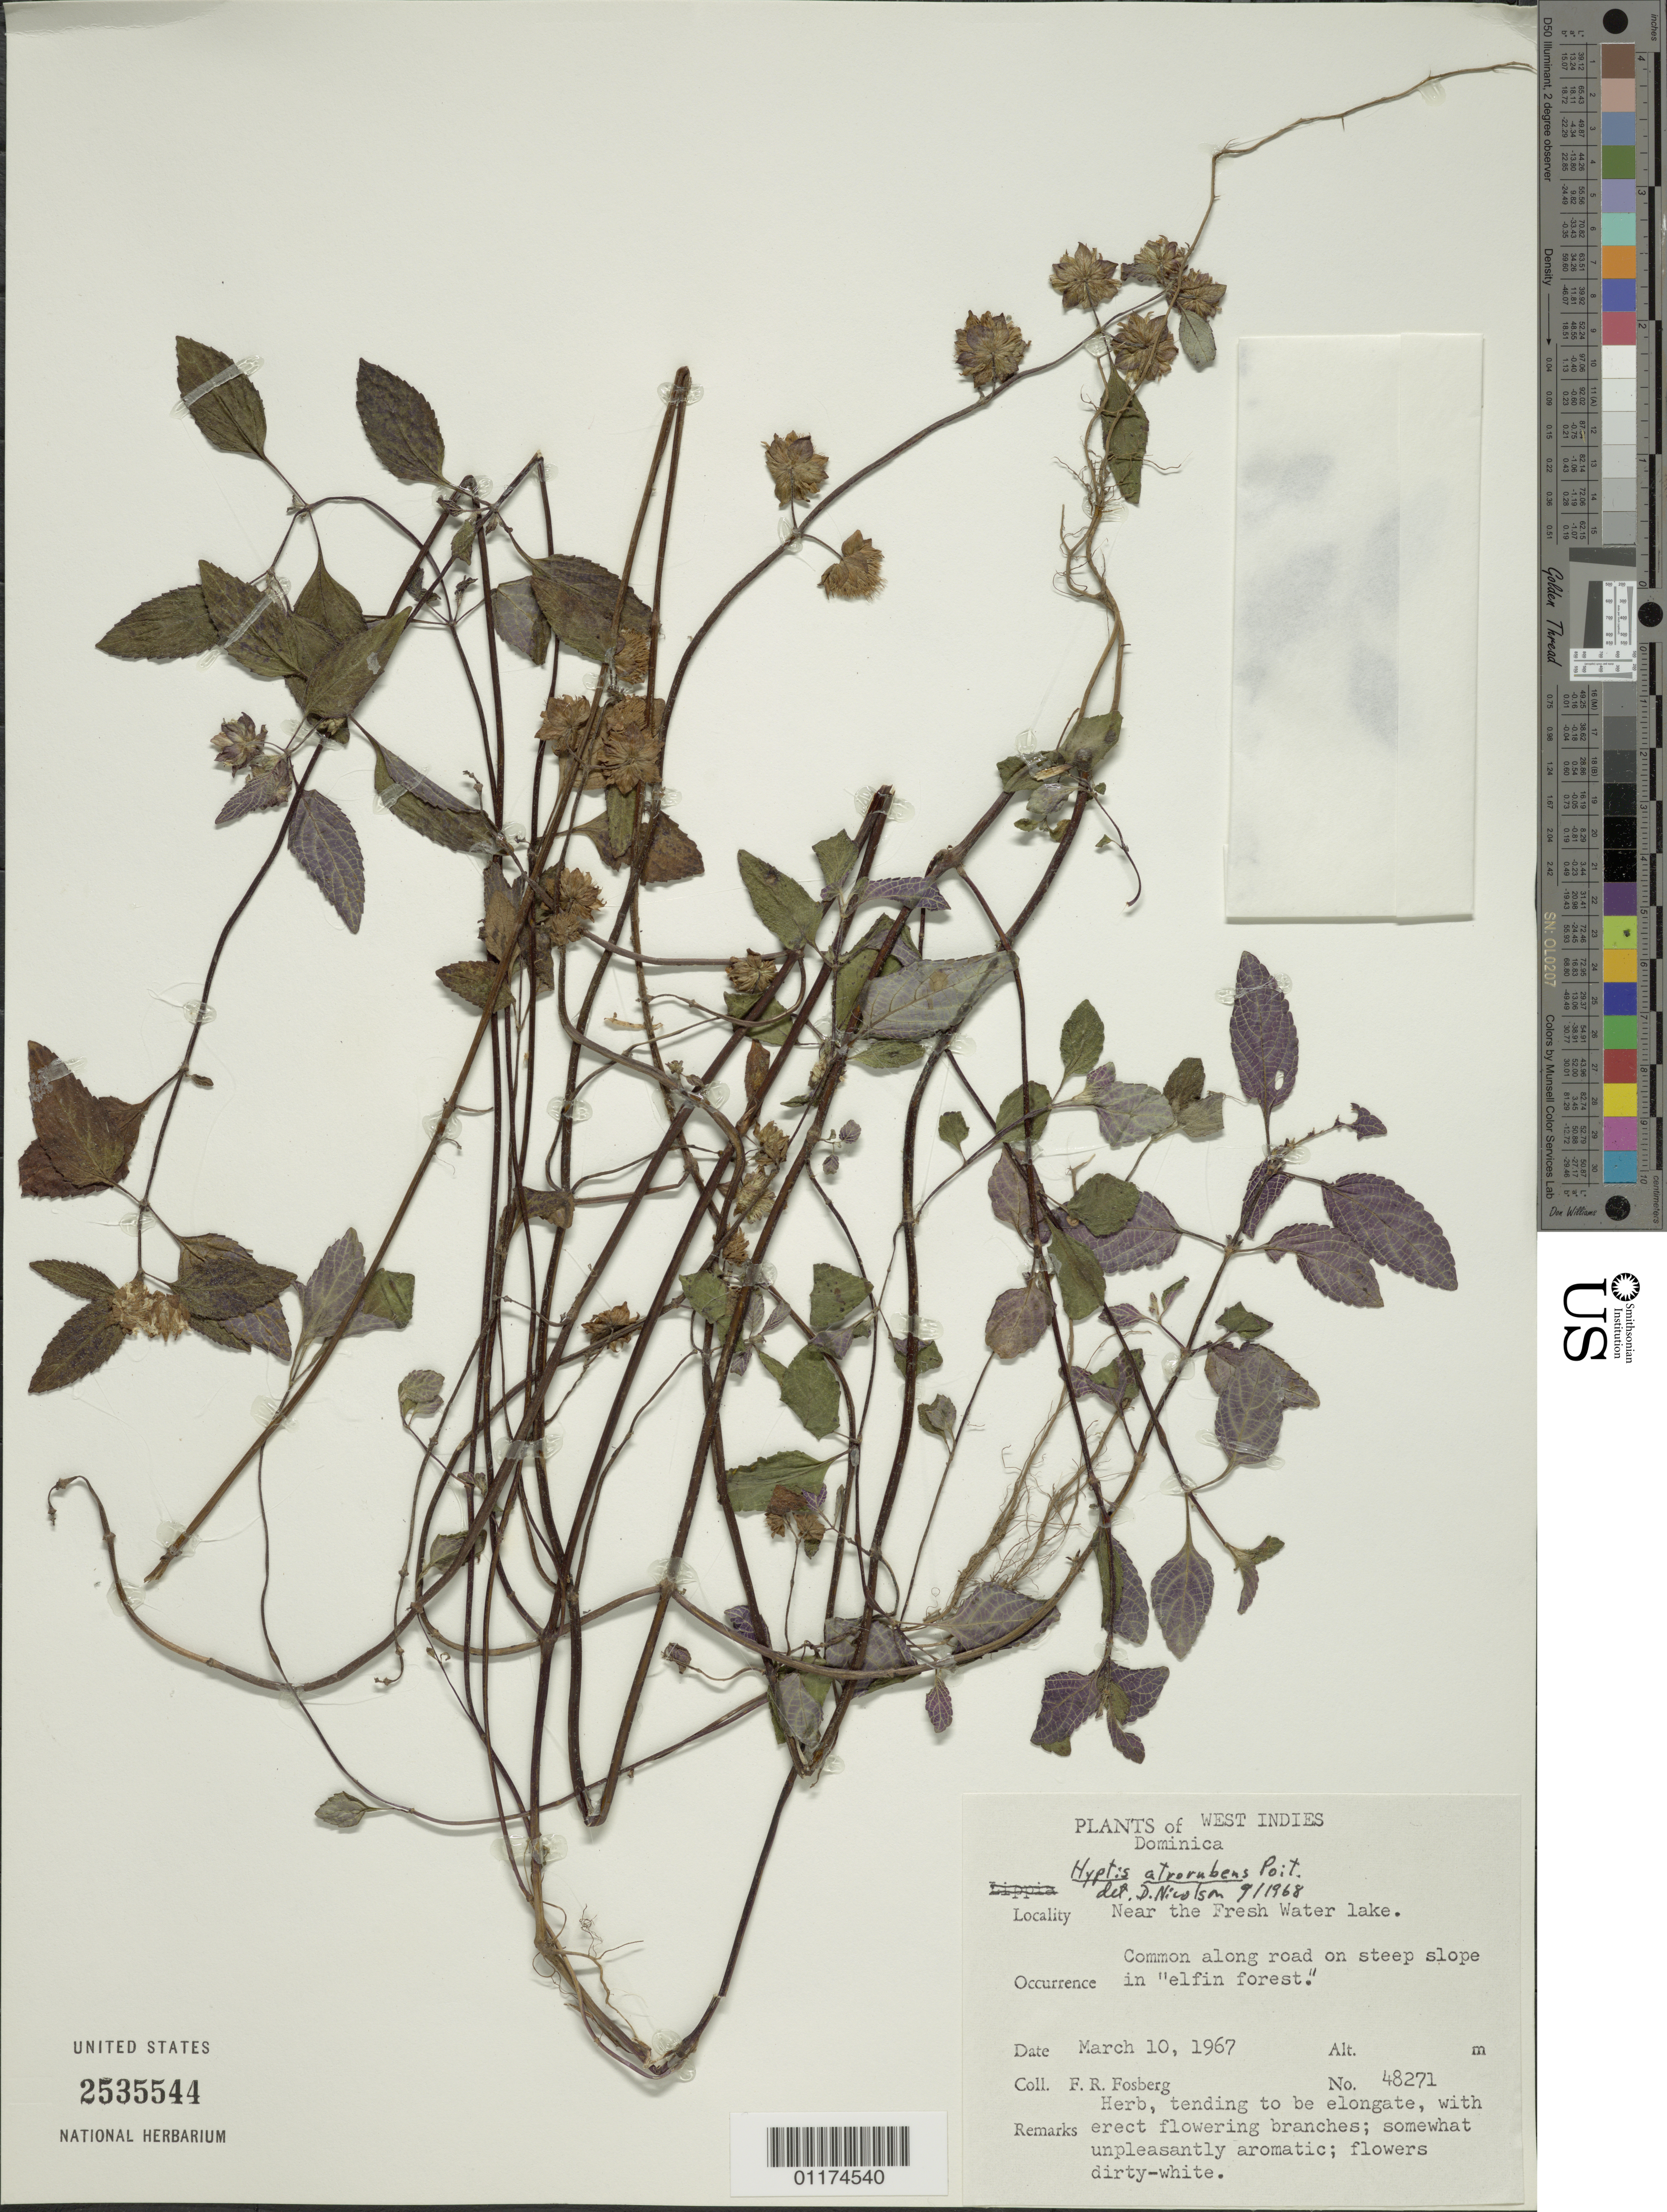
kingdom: Plantae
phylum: Tracheophyta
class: Magnoliopsida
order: Lamiales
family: Lamiaceae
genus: Hyptis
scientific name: Hyptis atrorubens var. atrorubens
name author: Poit.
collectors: F. R. Fosberg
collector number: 48271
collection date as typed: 10 Mar 1967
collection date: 1967-03-10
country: Dominica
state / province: St. George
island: Dominica I.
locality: Near the Fresh Water Lake.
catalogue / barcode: US 2535544